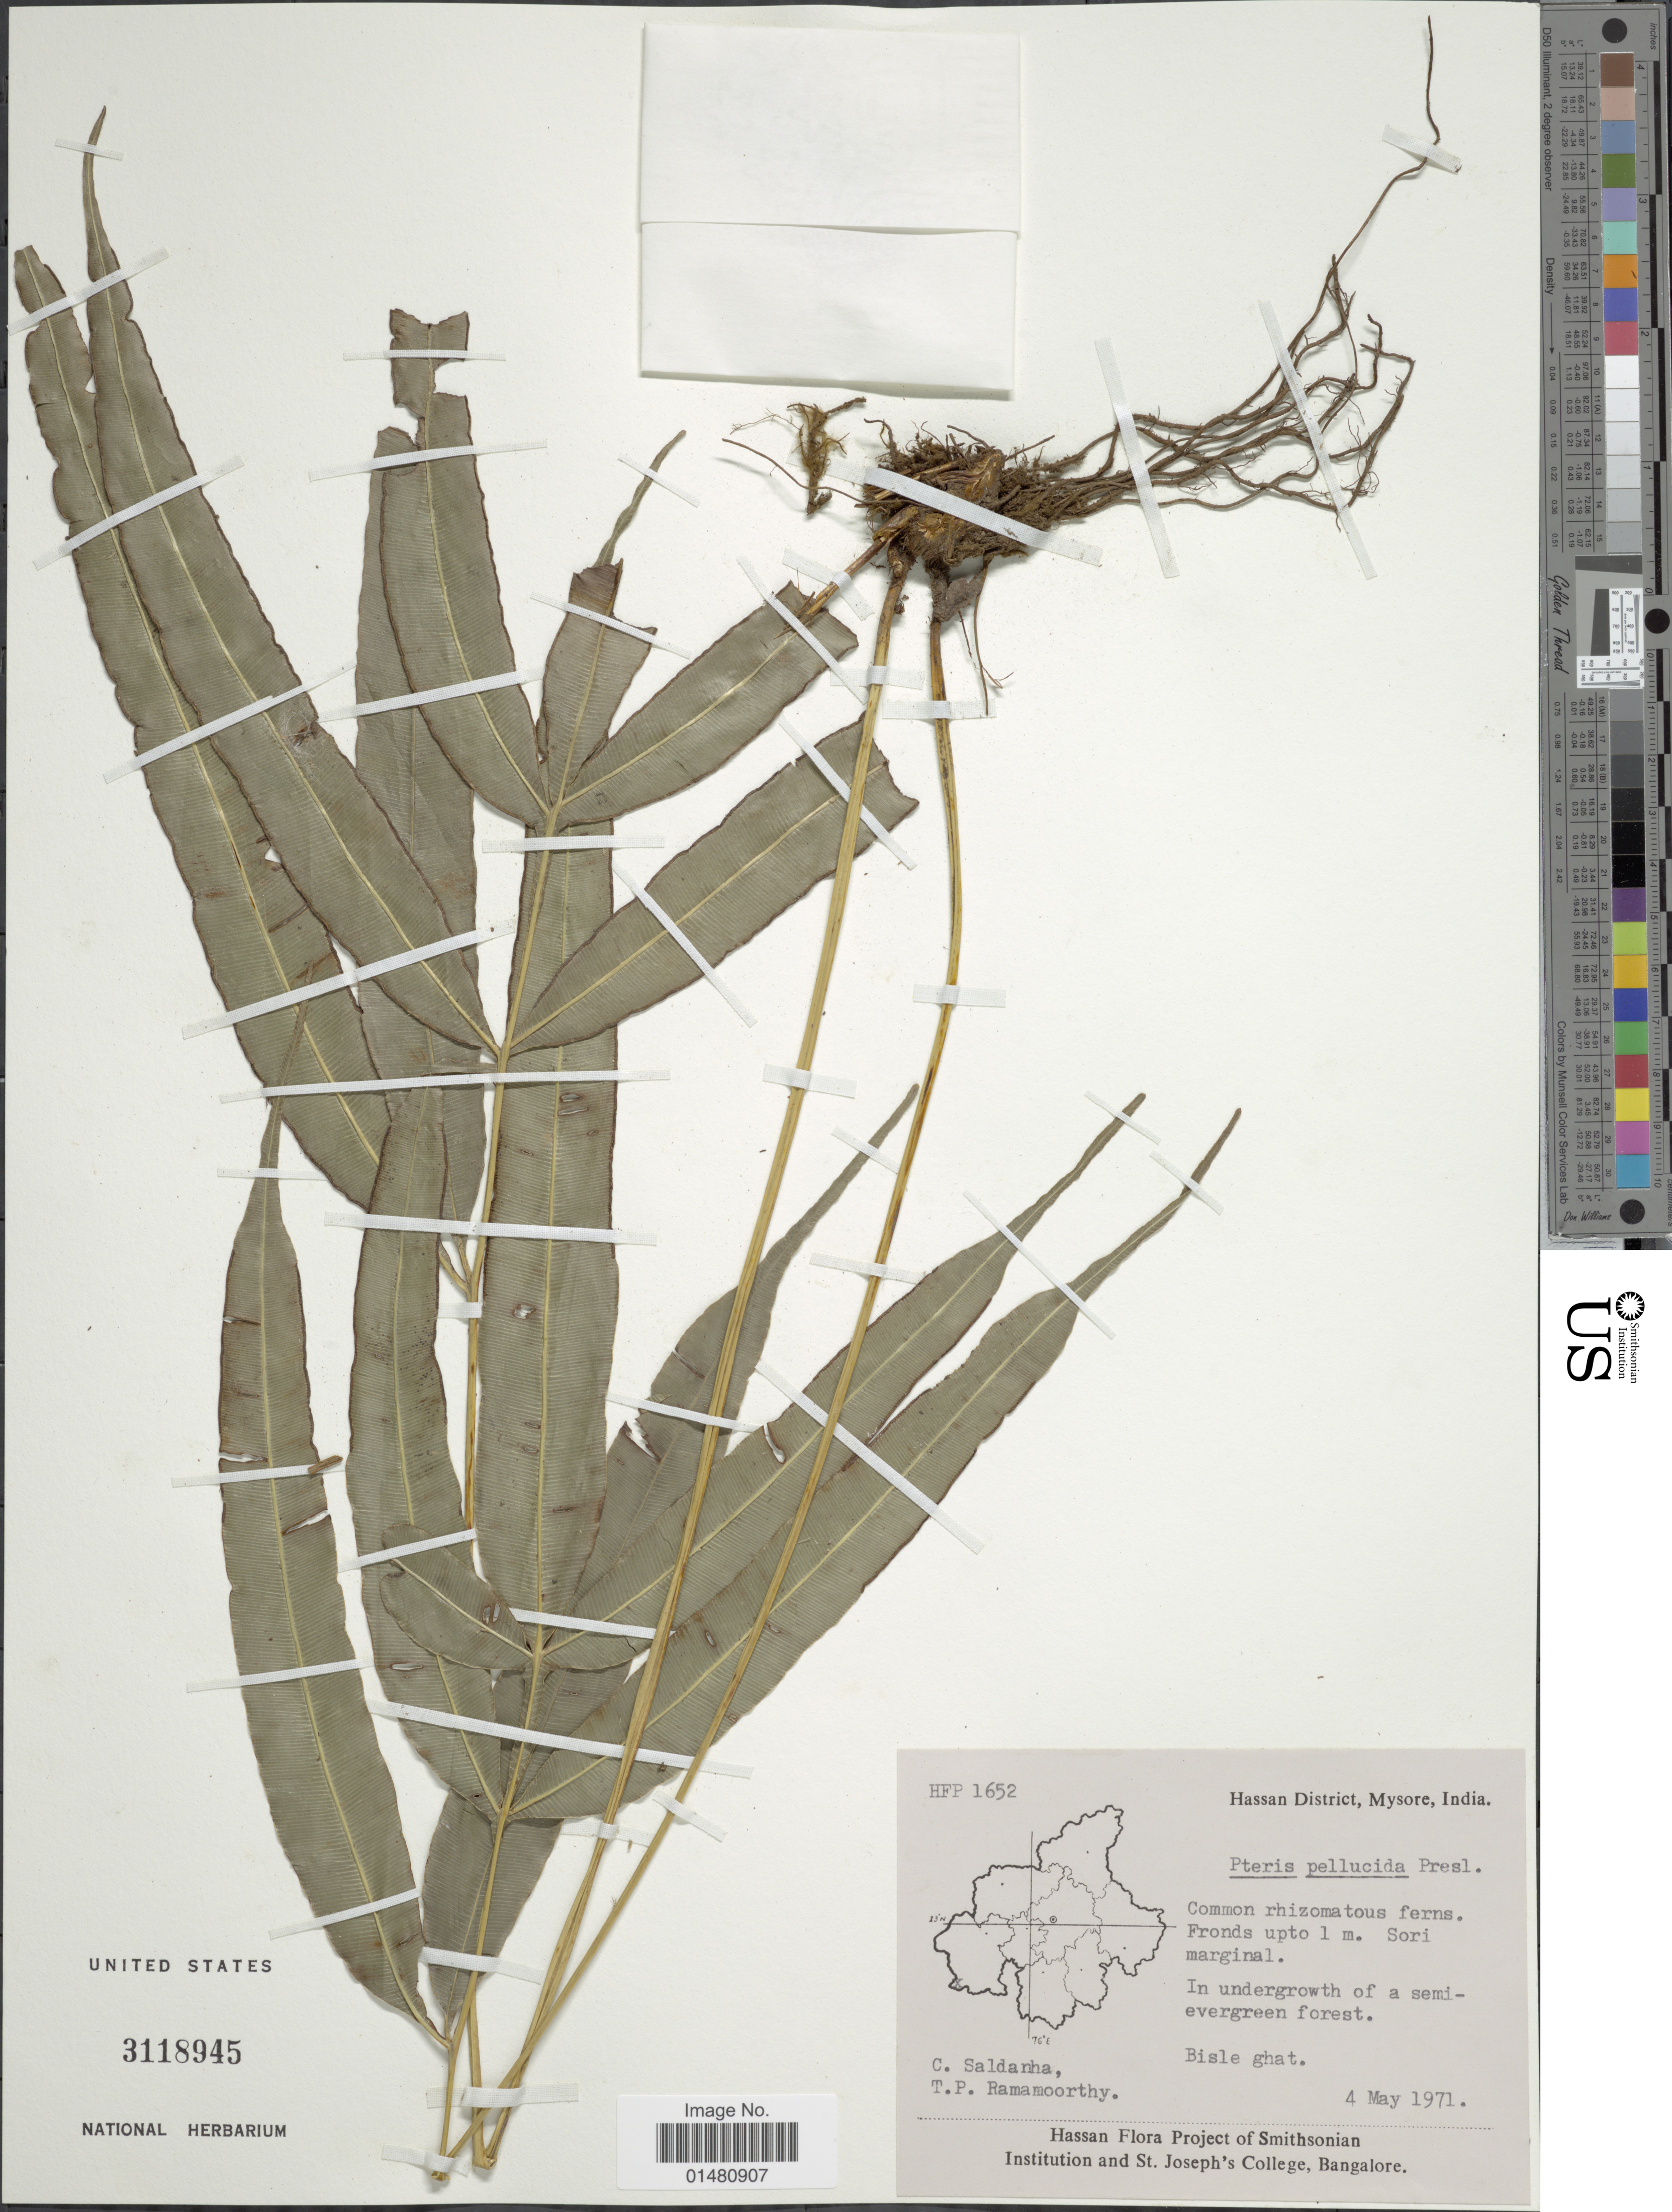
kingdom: Plantae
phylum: Tracheophyta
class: Polypodiopsida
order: Polypodiales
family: Pteridaceae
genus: Pteris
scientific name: Pteris pellucida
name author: C. Presl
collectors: C. Saldanha & T. P. Ramamoorthy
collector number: HFP 1652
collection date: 1971-05-04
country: India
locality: Hassan District, Mysore, Bisle ghat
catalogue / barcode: US 3118945